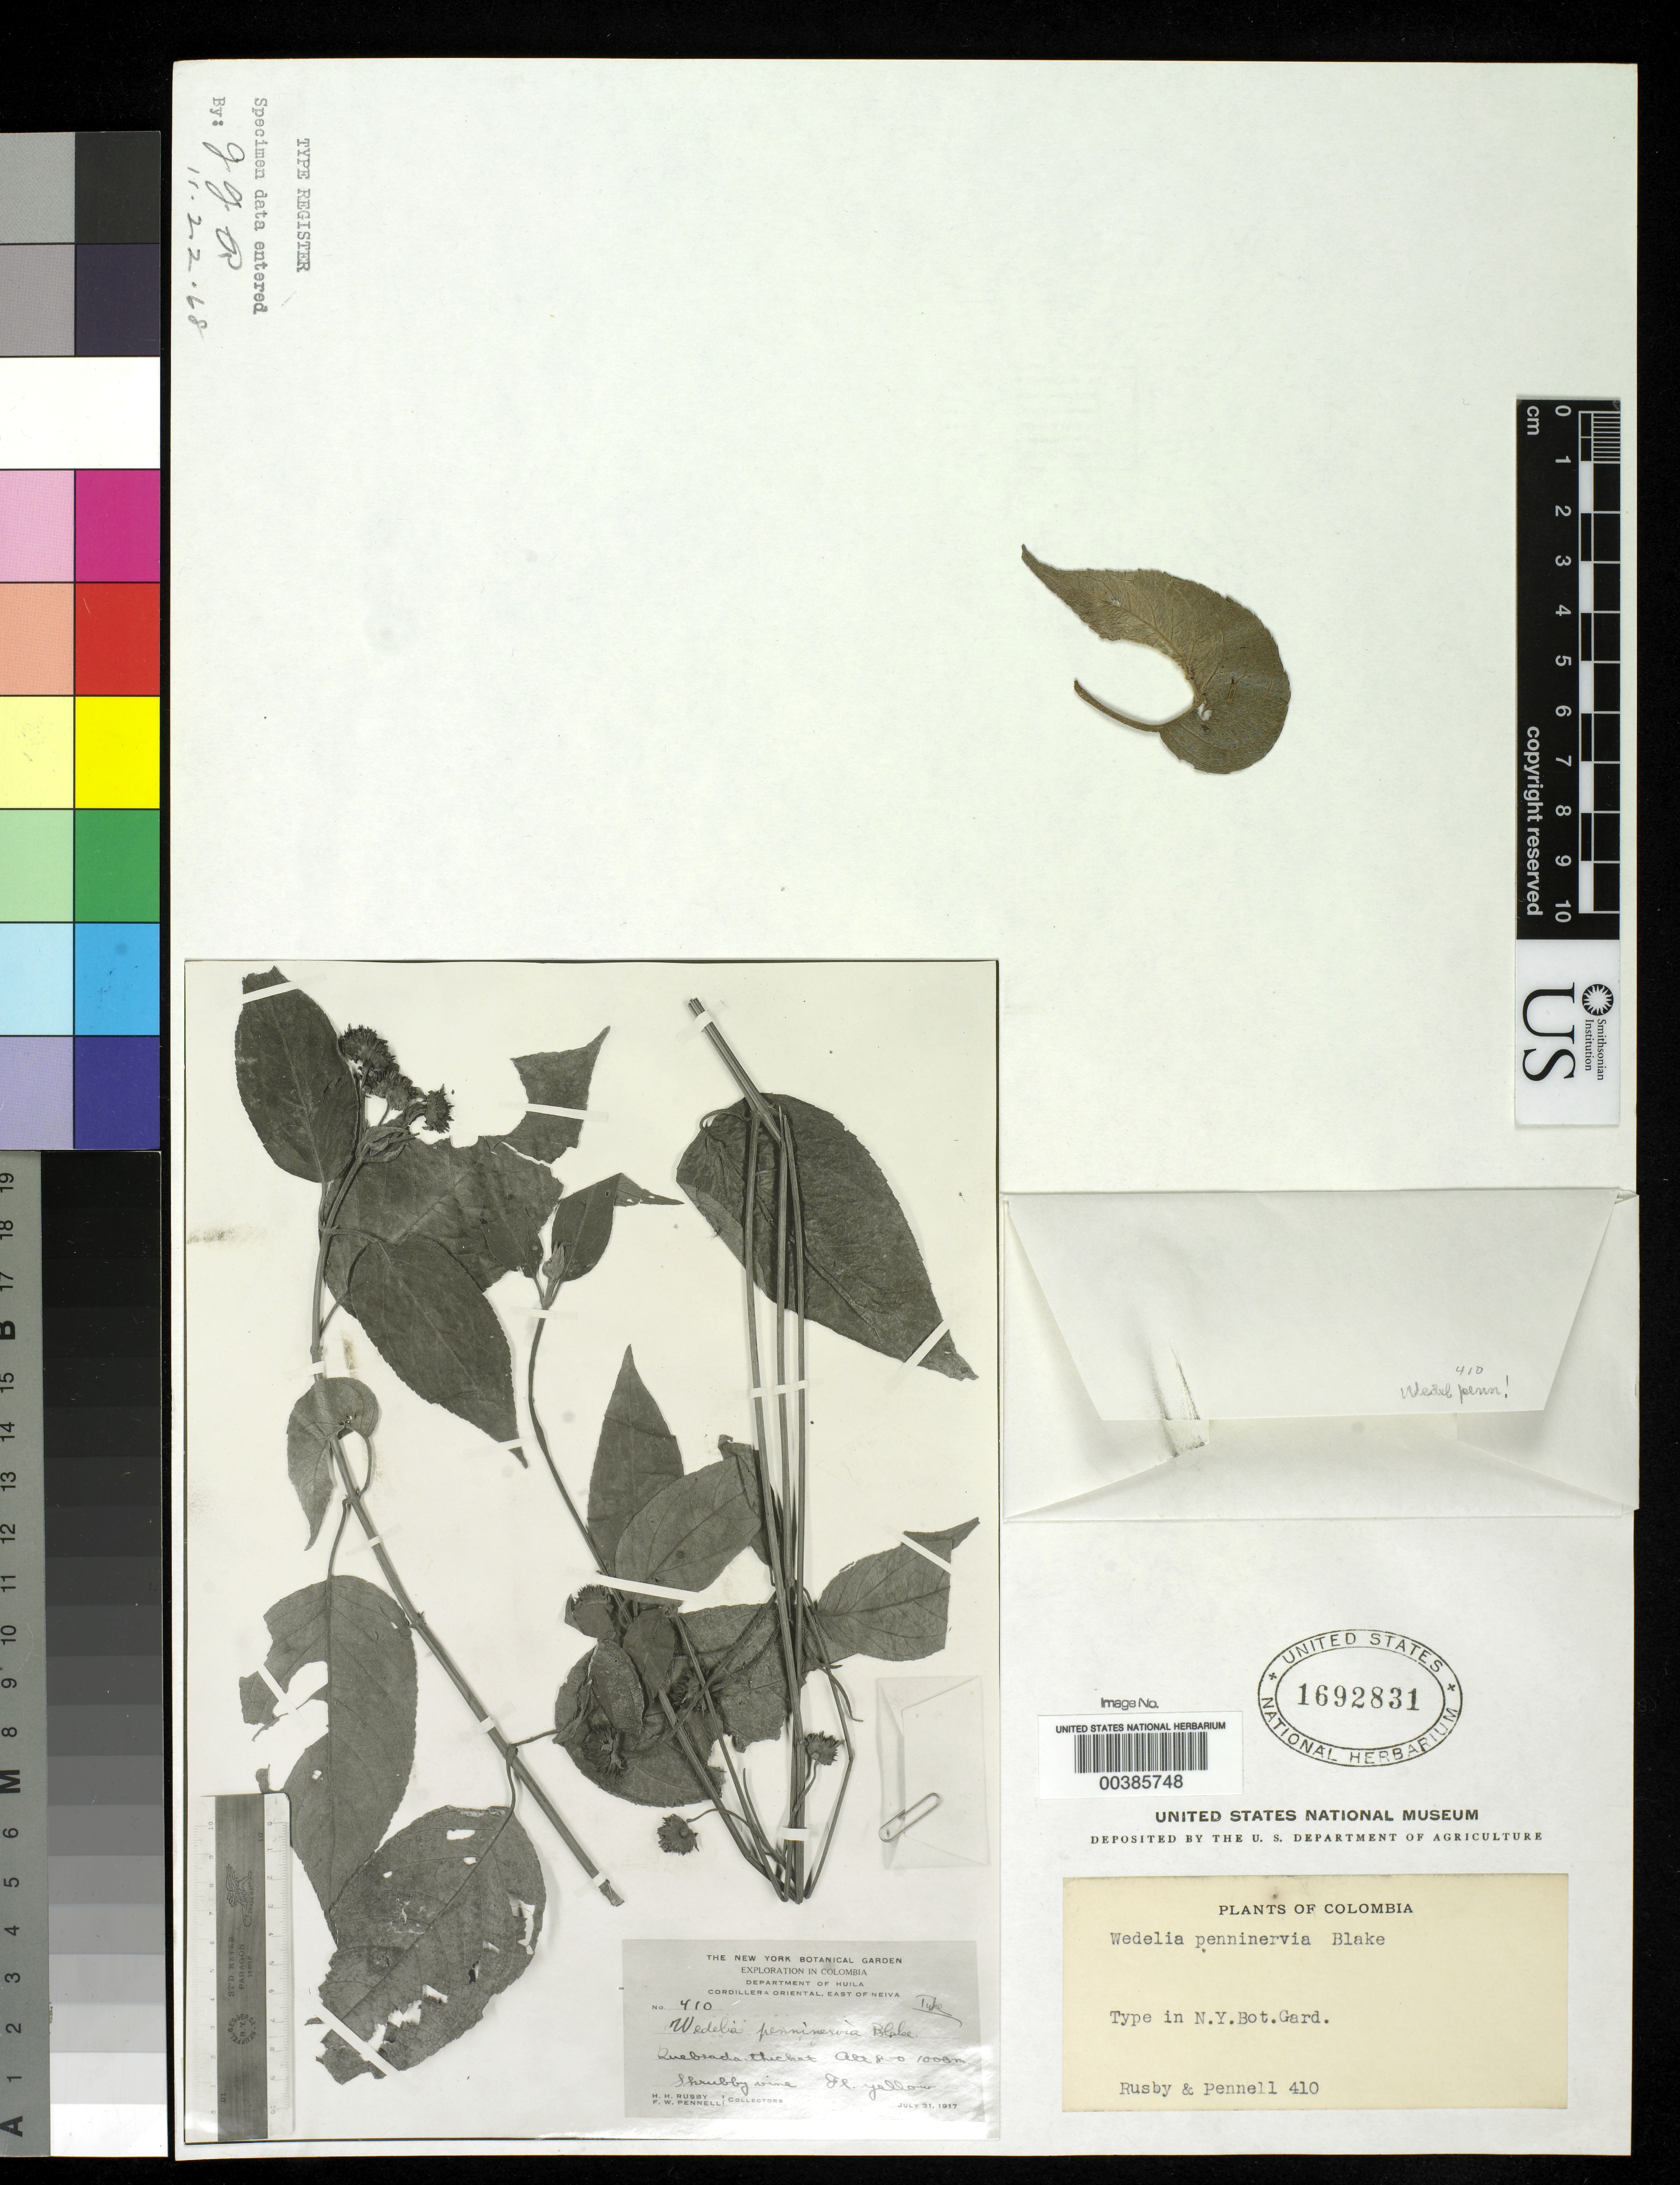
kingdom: Plantae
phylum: Tracheophyta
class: Magnoliopsida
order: Asterales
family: Asteraceae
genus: Wedelia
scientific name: Wedelia penninervia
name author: S.F. Blake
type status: Type Fragment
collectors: H. H. Rusby & F. W. Pennell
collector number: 410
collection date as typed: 31 Jul 1917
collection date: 1917-07-31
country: Colombia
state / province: Huila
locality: E of Neiva.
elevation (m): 800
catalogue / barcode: US 1692831